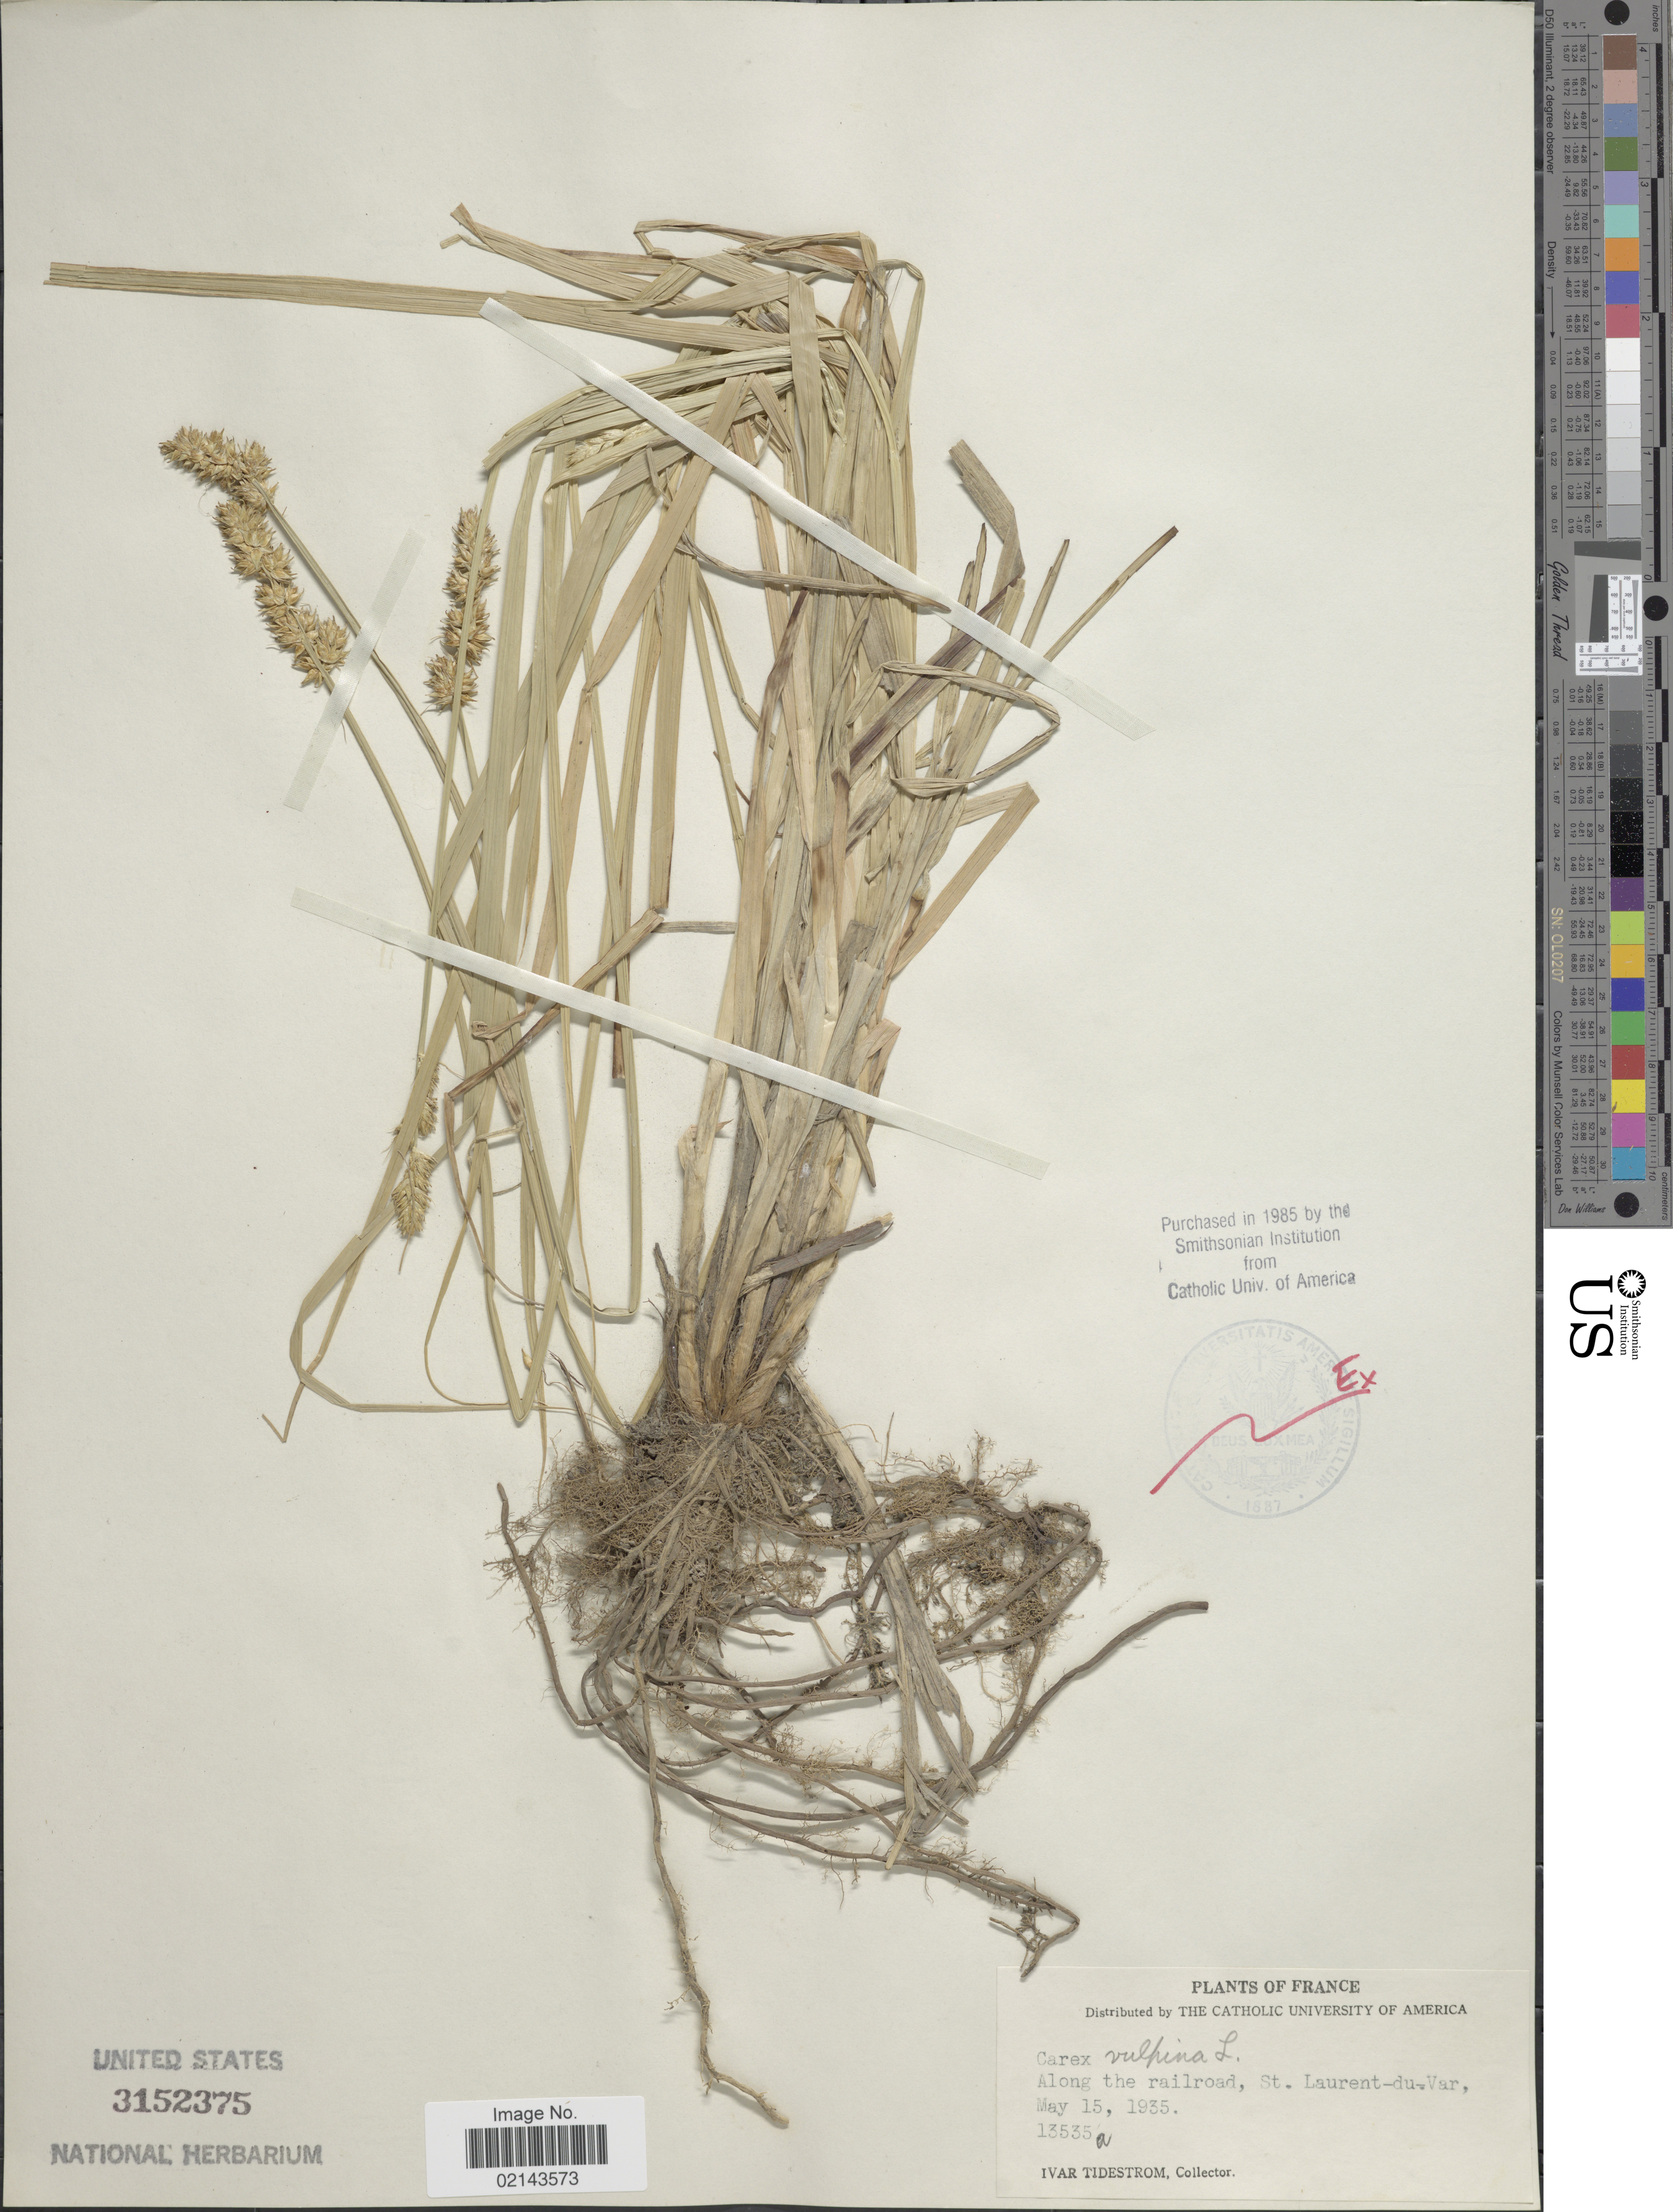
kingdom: Plantae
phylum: Tracheophyta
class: Liliopsida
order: Poales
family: Cyperaceae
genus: Carex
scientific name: Carex vulpina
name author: L.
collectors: I. F. Tidestrom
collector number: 13535a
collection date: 1935-05-15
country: France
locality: Along the railroad, St. Laurent-du-Var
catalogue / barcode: US 3152375